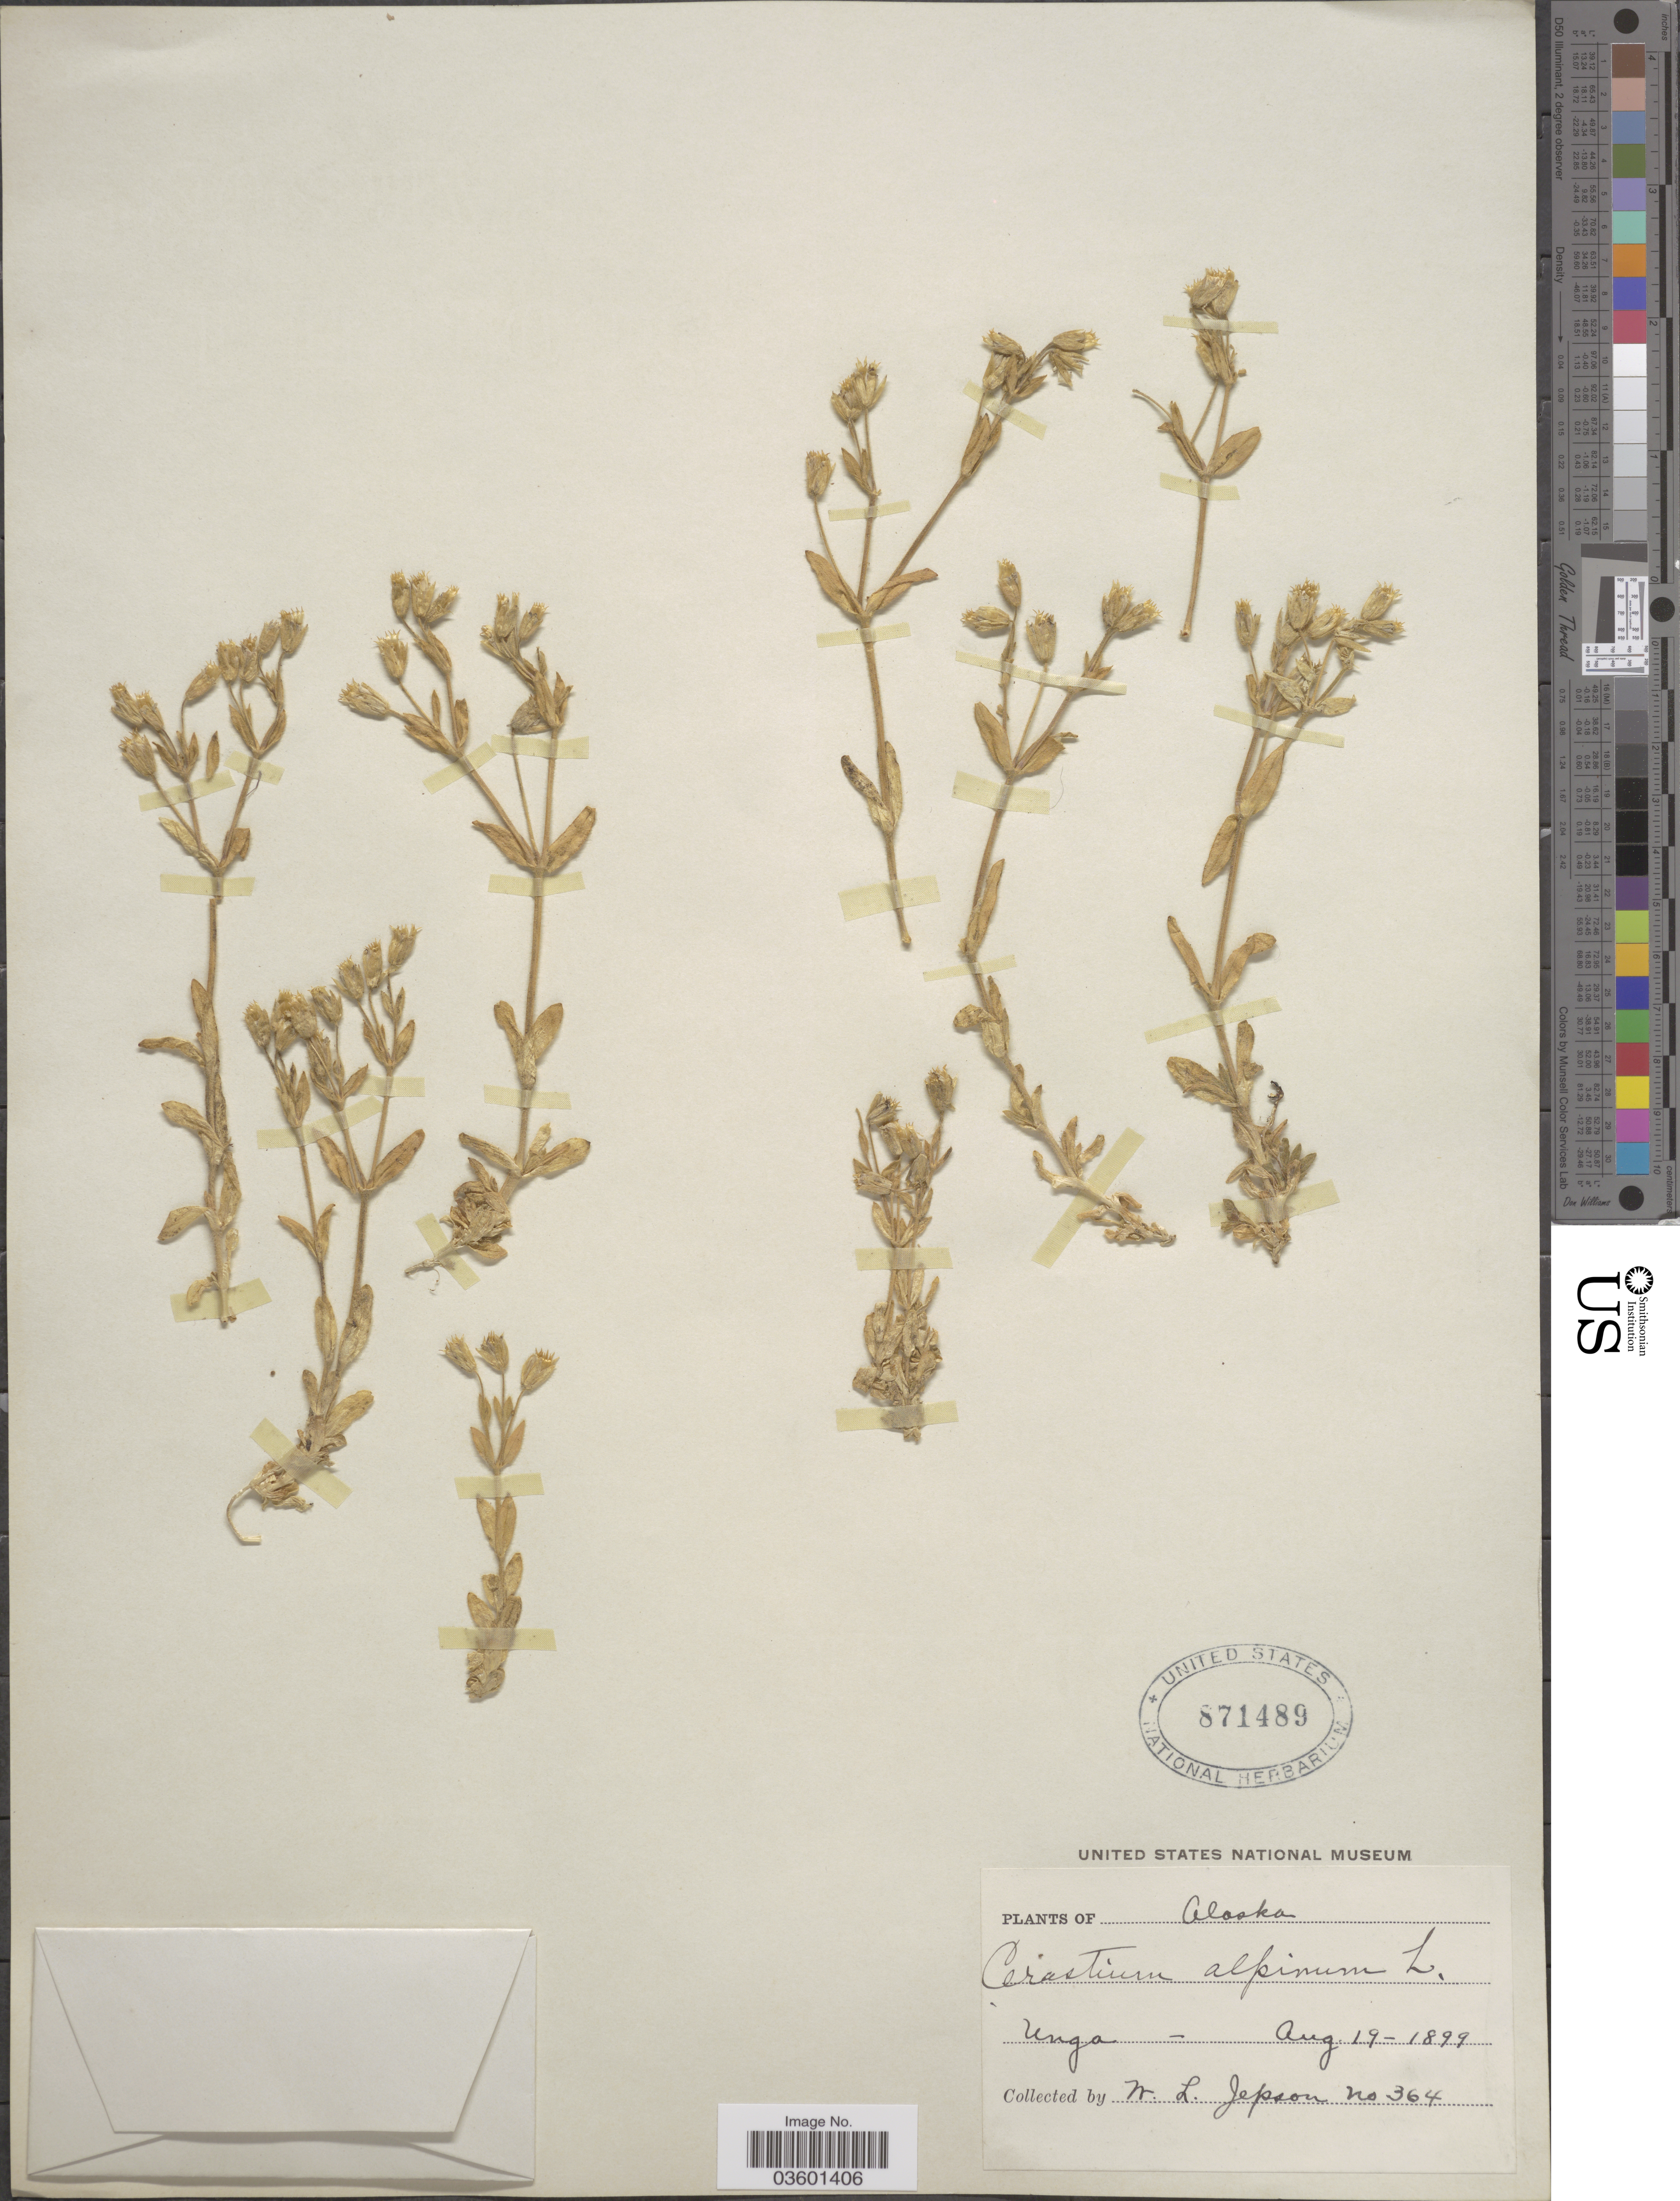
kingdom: Plantae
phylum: Tracheophyta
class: Magnoliopsida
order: Caryophyllales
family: Caryophyllaceae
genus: Cerastium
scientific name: Cerastium beeringianum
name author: Cham. & Schltdl.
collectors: W. L. Jepson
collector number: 364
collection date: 1899-08-19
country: United States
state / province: Alaska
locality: Unga.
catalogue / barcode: US 871489